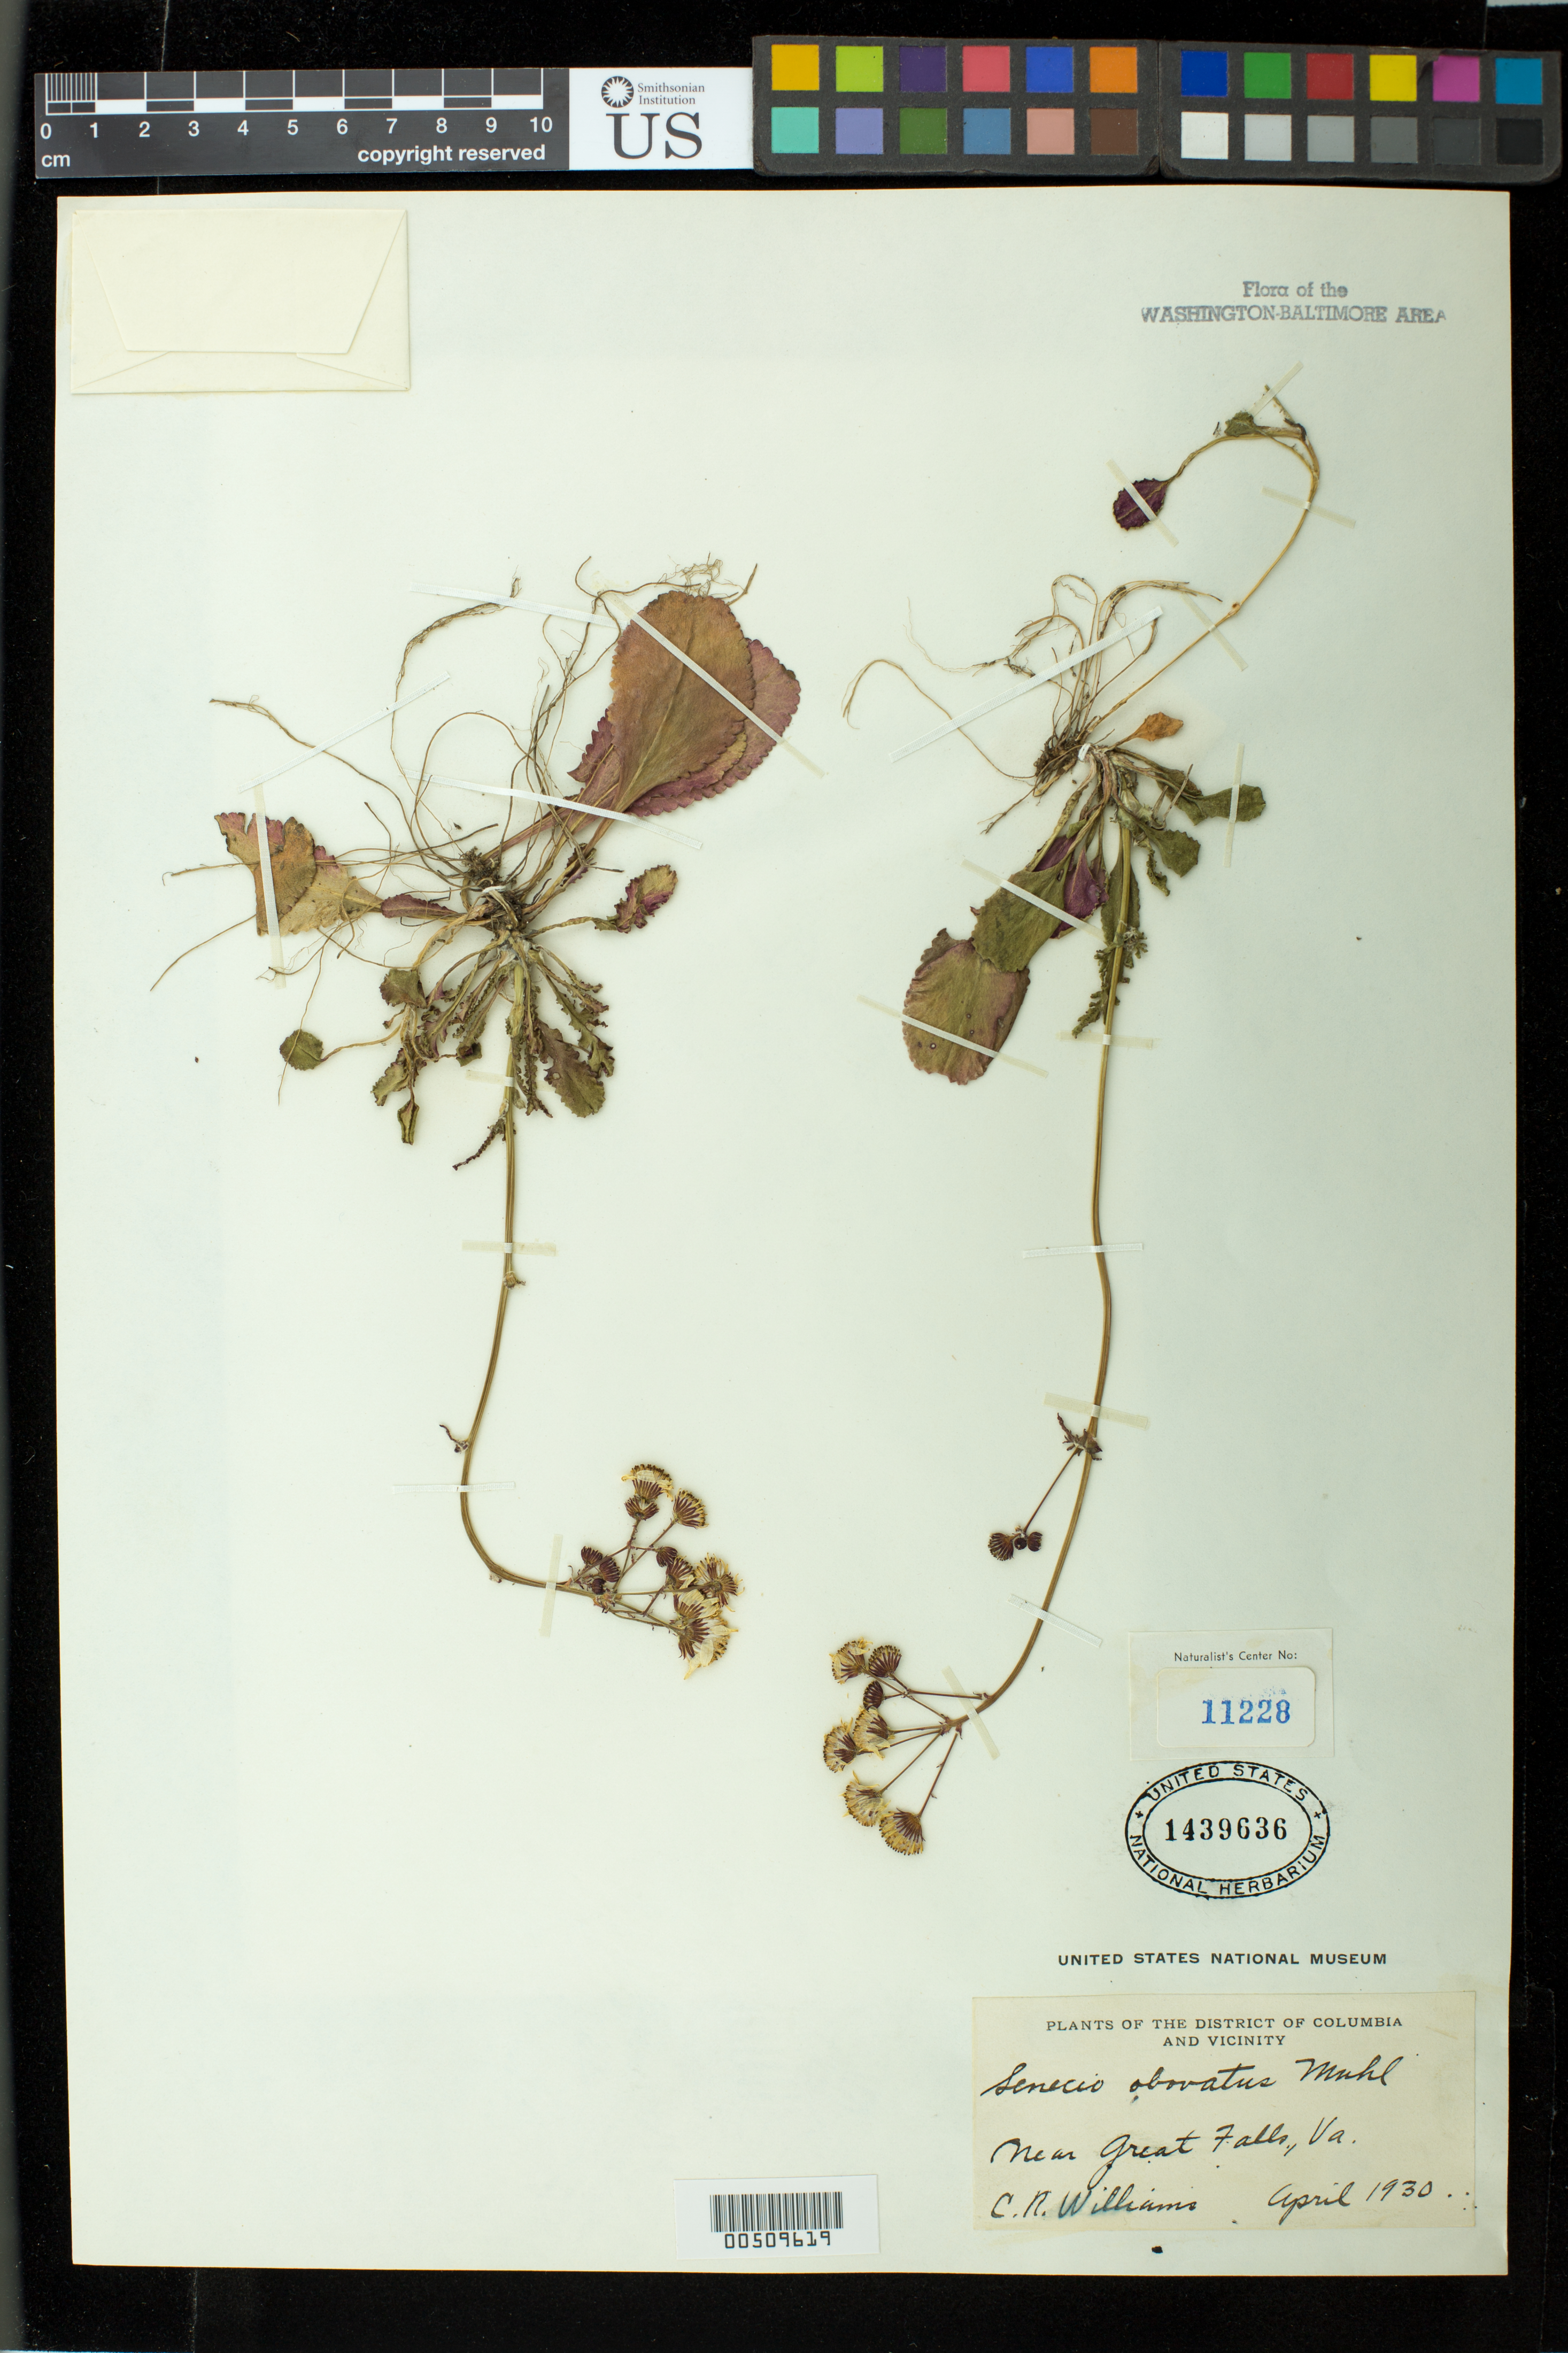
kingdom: Plantae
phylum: Tracheophyta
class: Magnoliopsida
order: Asterales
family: Asteraceae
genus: Packera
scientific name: Packera obovata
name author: (Muhl. ex Willd.) W.A. Weber & Á. Löve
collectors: C. R. Williams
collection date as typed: Apr 1930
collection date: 1930-04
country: United States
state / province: Virginia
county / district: Fairfax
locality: Near Great Falls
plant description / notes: Specimens returned from Naturalist Center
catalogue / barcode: US 1439636